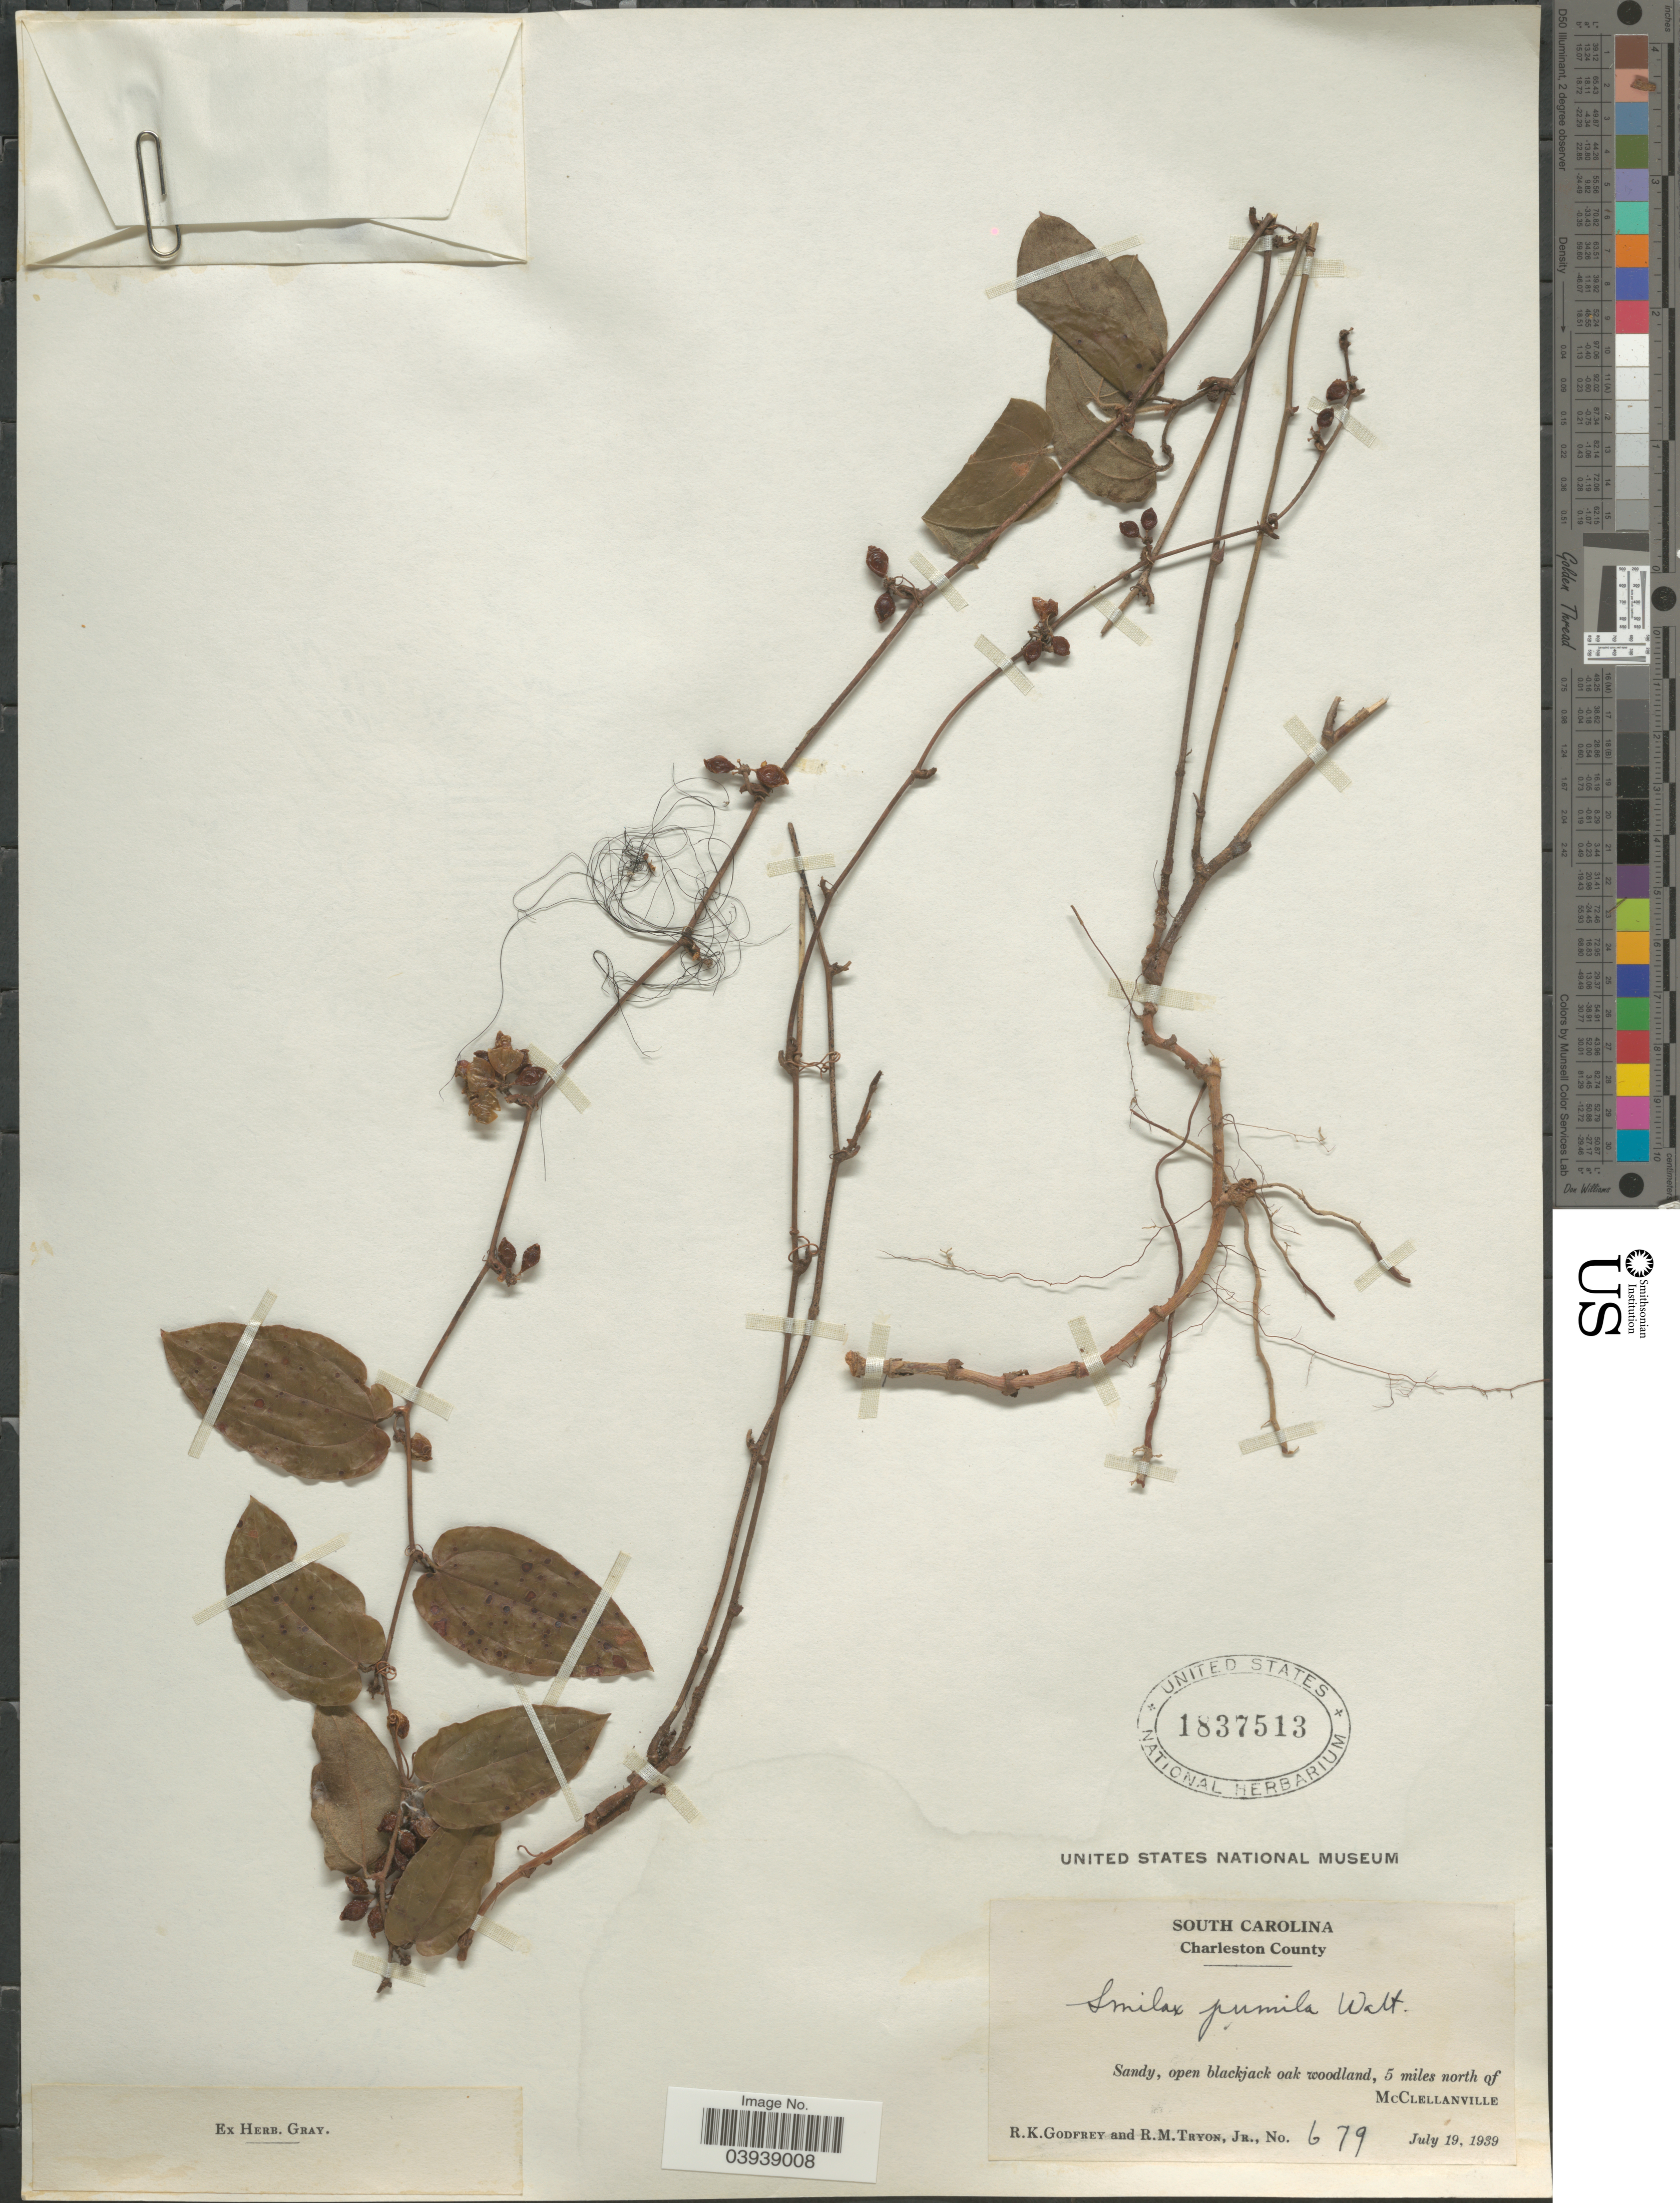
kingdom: Plantae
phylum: Tracheophyta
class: Liliopsida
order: Liliales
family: Smilacaceae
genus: Smilax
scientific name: Smilax pumila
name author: Walter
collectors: R. K. Godfrey & R. Tryon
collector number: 679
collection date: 1939-07-19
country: United States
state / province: South Carolina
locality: Charleston County. Sandy, open blackjack oak woodland, 5 miles north of McClellanville.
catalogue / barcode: US 1837513